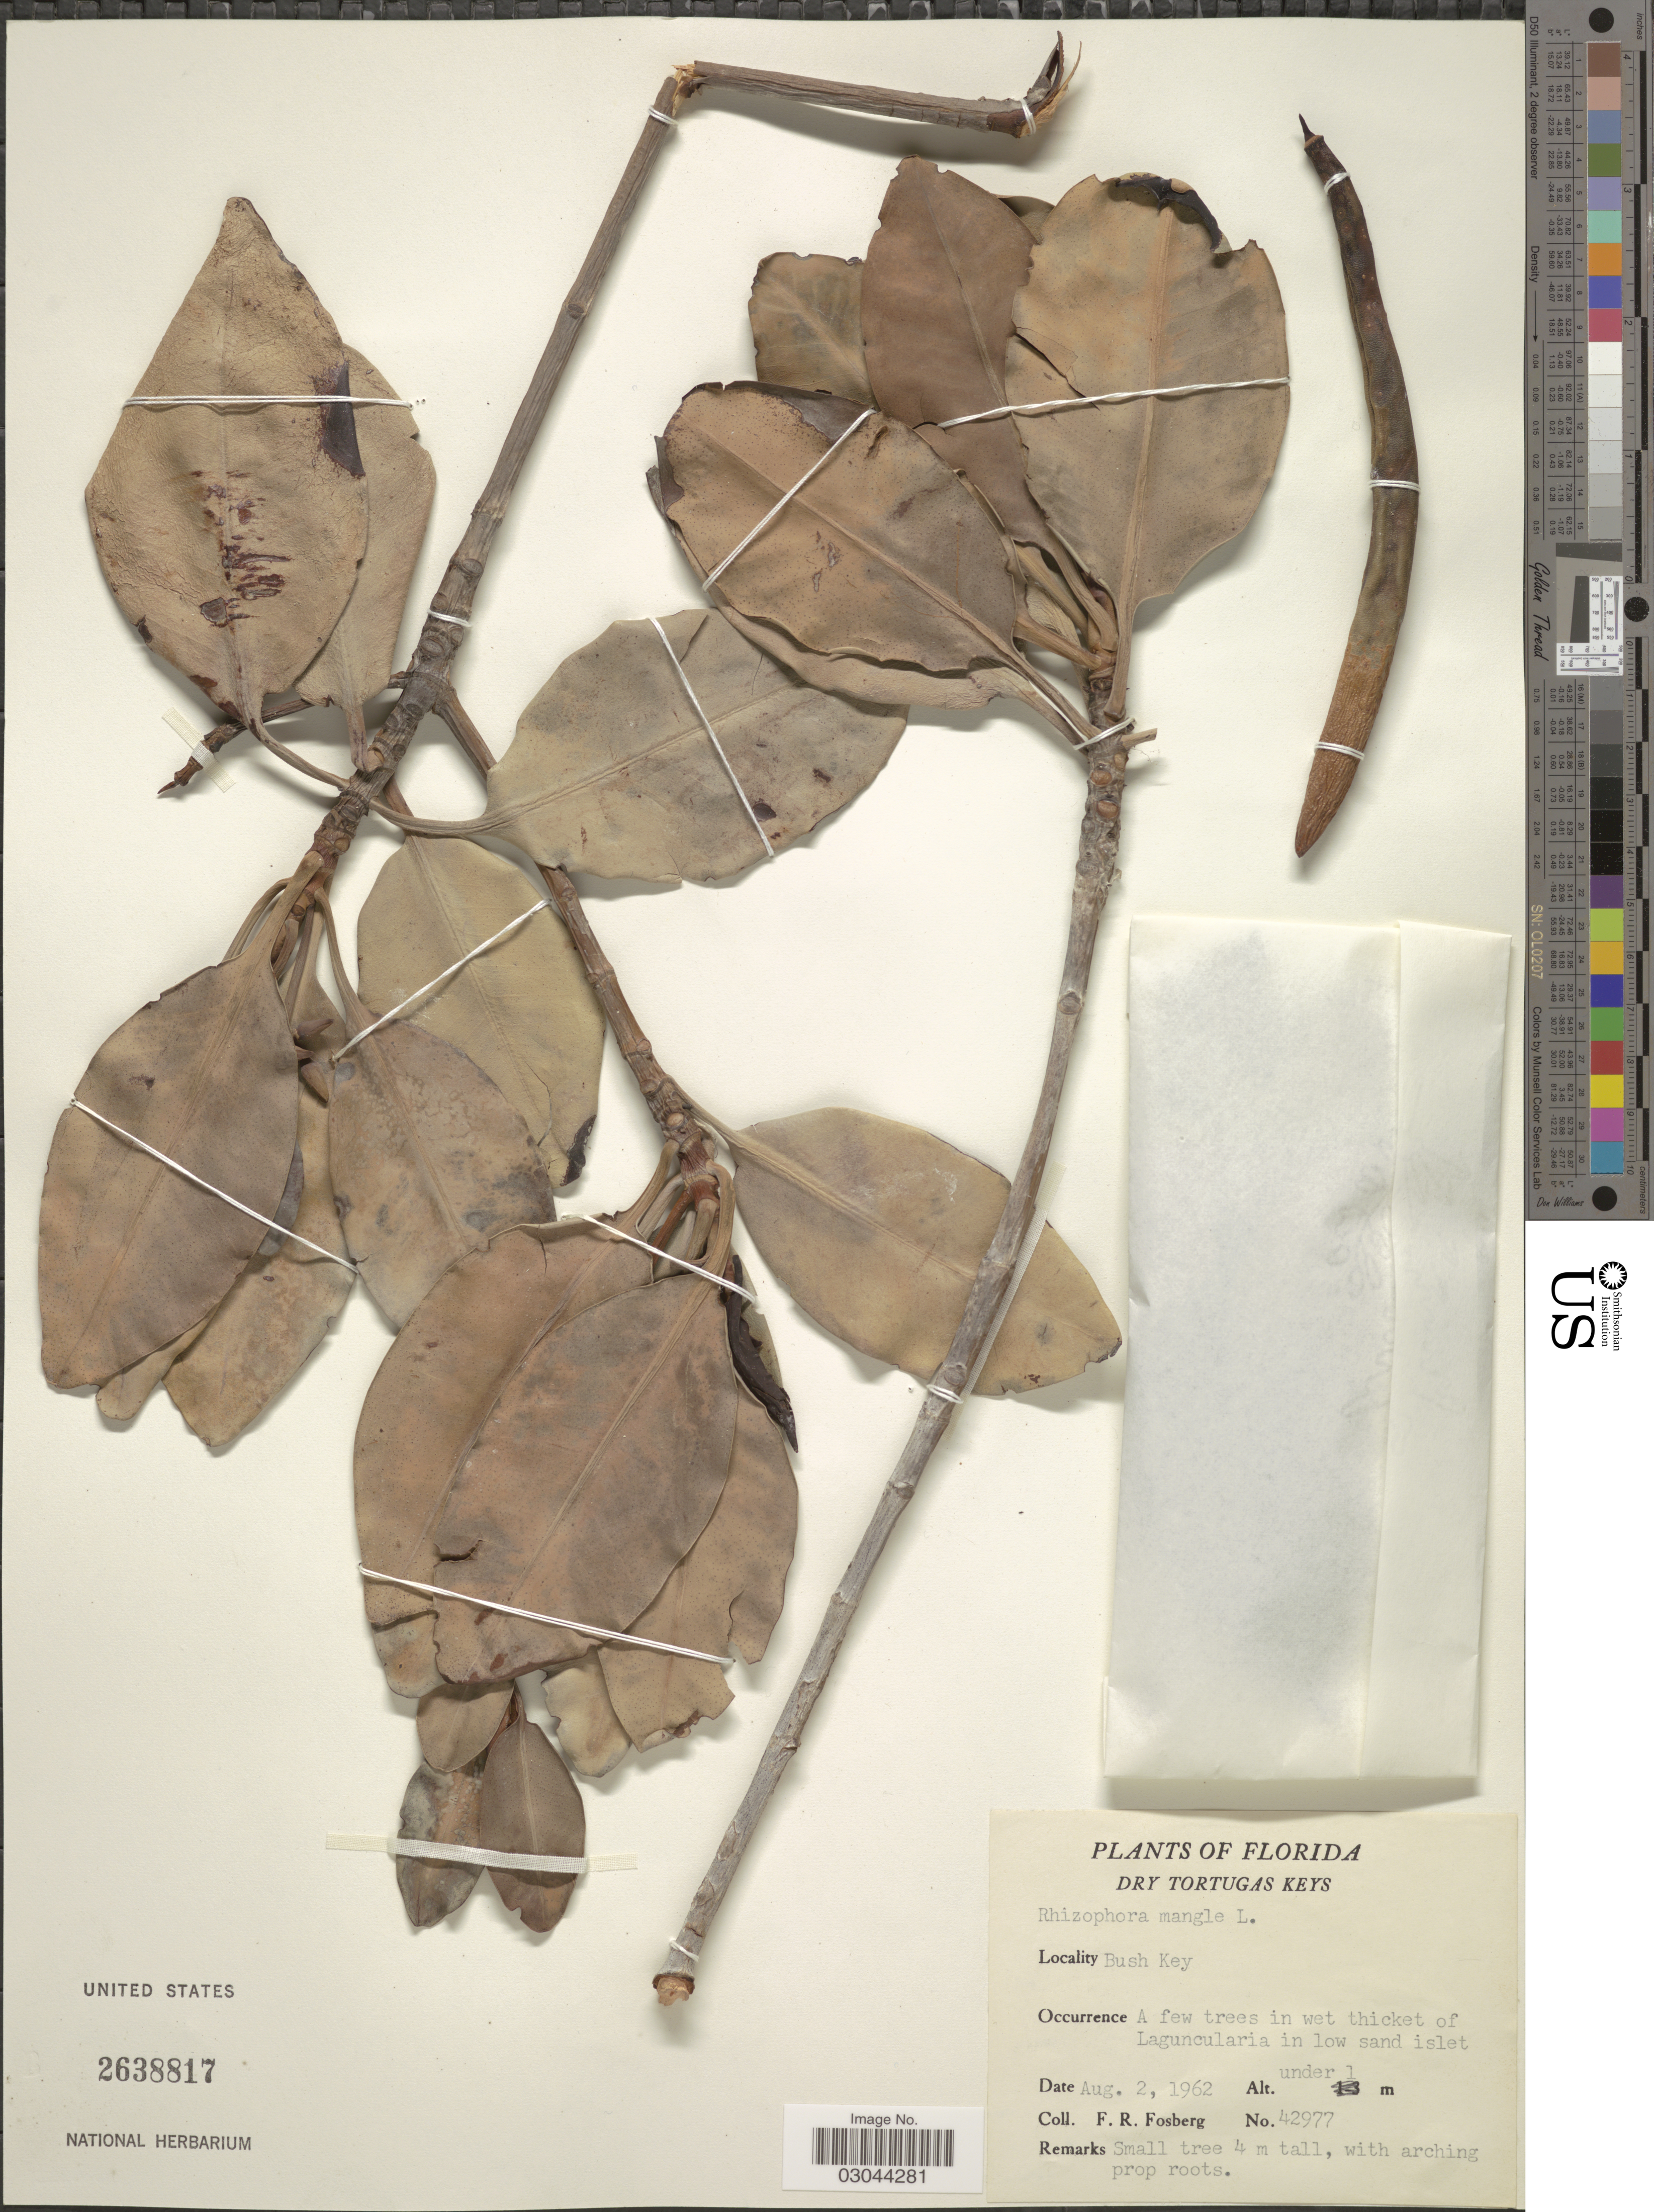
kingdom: Plantae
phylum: Tracheophyta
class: Magnoliopsida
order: Malpighiales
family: Rhizophoraceae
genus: Rhizophora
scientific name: Rhizophora mangle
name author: L.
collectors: F. R. Fosberg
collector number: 42977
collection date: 1962-08-02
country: United States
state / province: Florida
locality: Dry Tortugas Keys. Bush Key.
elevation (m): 1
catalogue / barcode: US 2638817